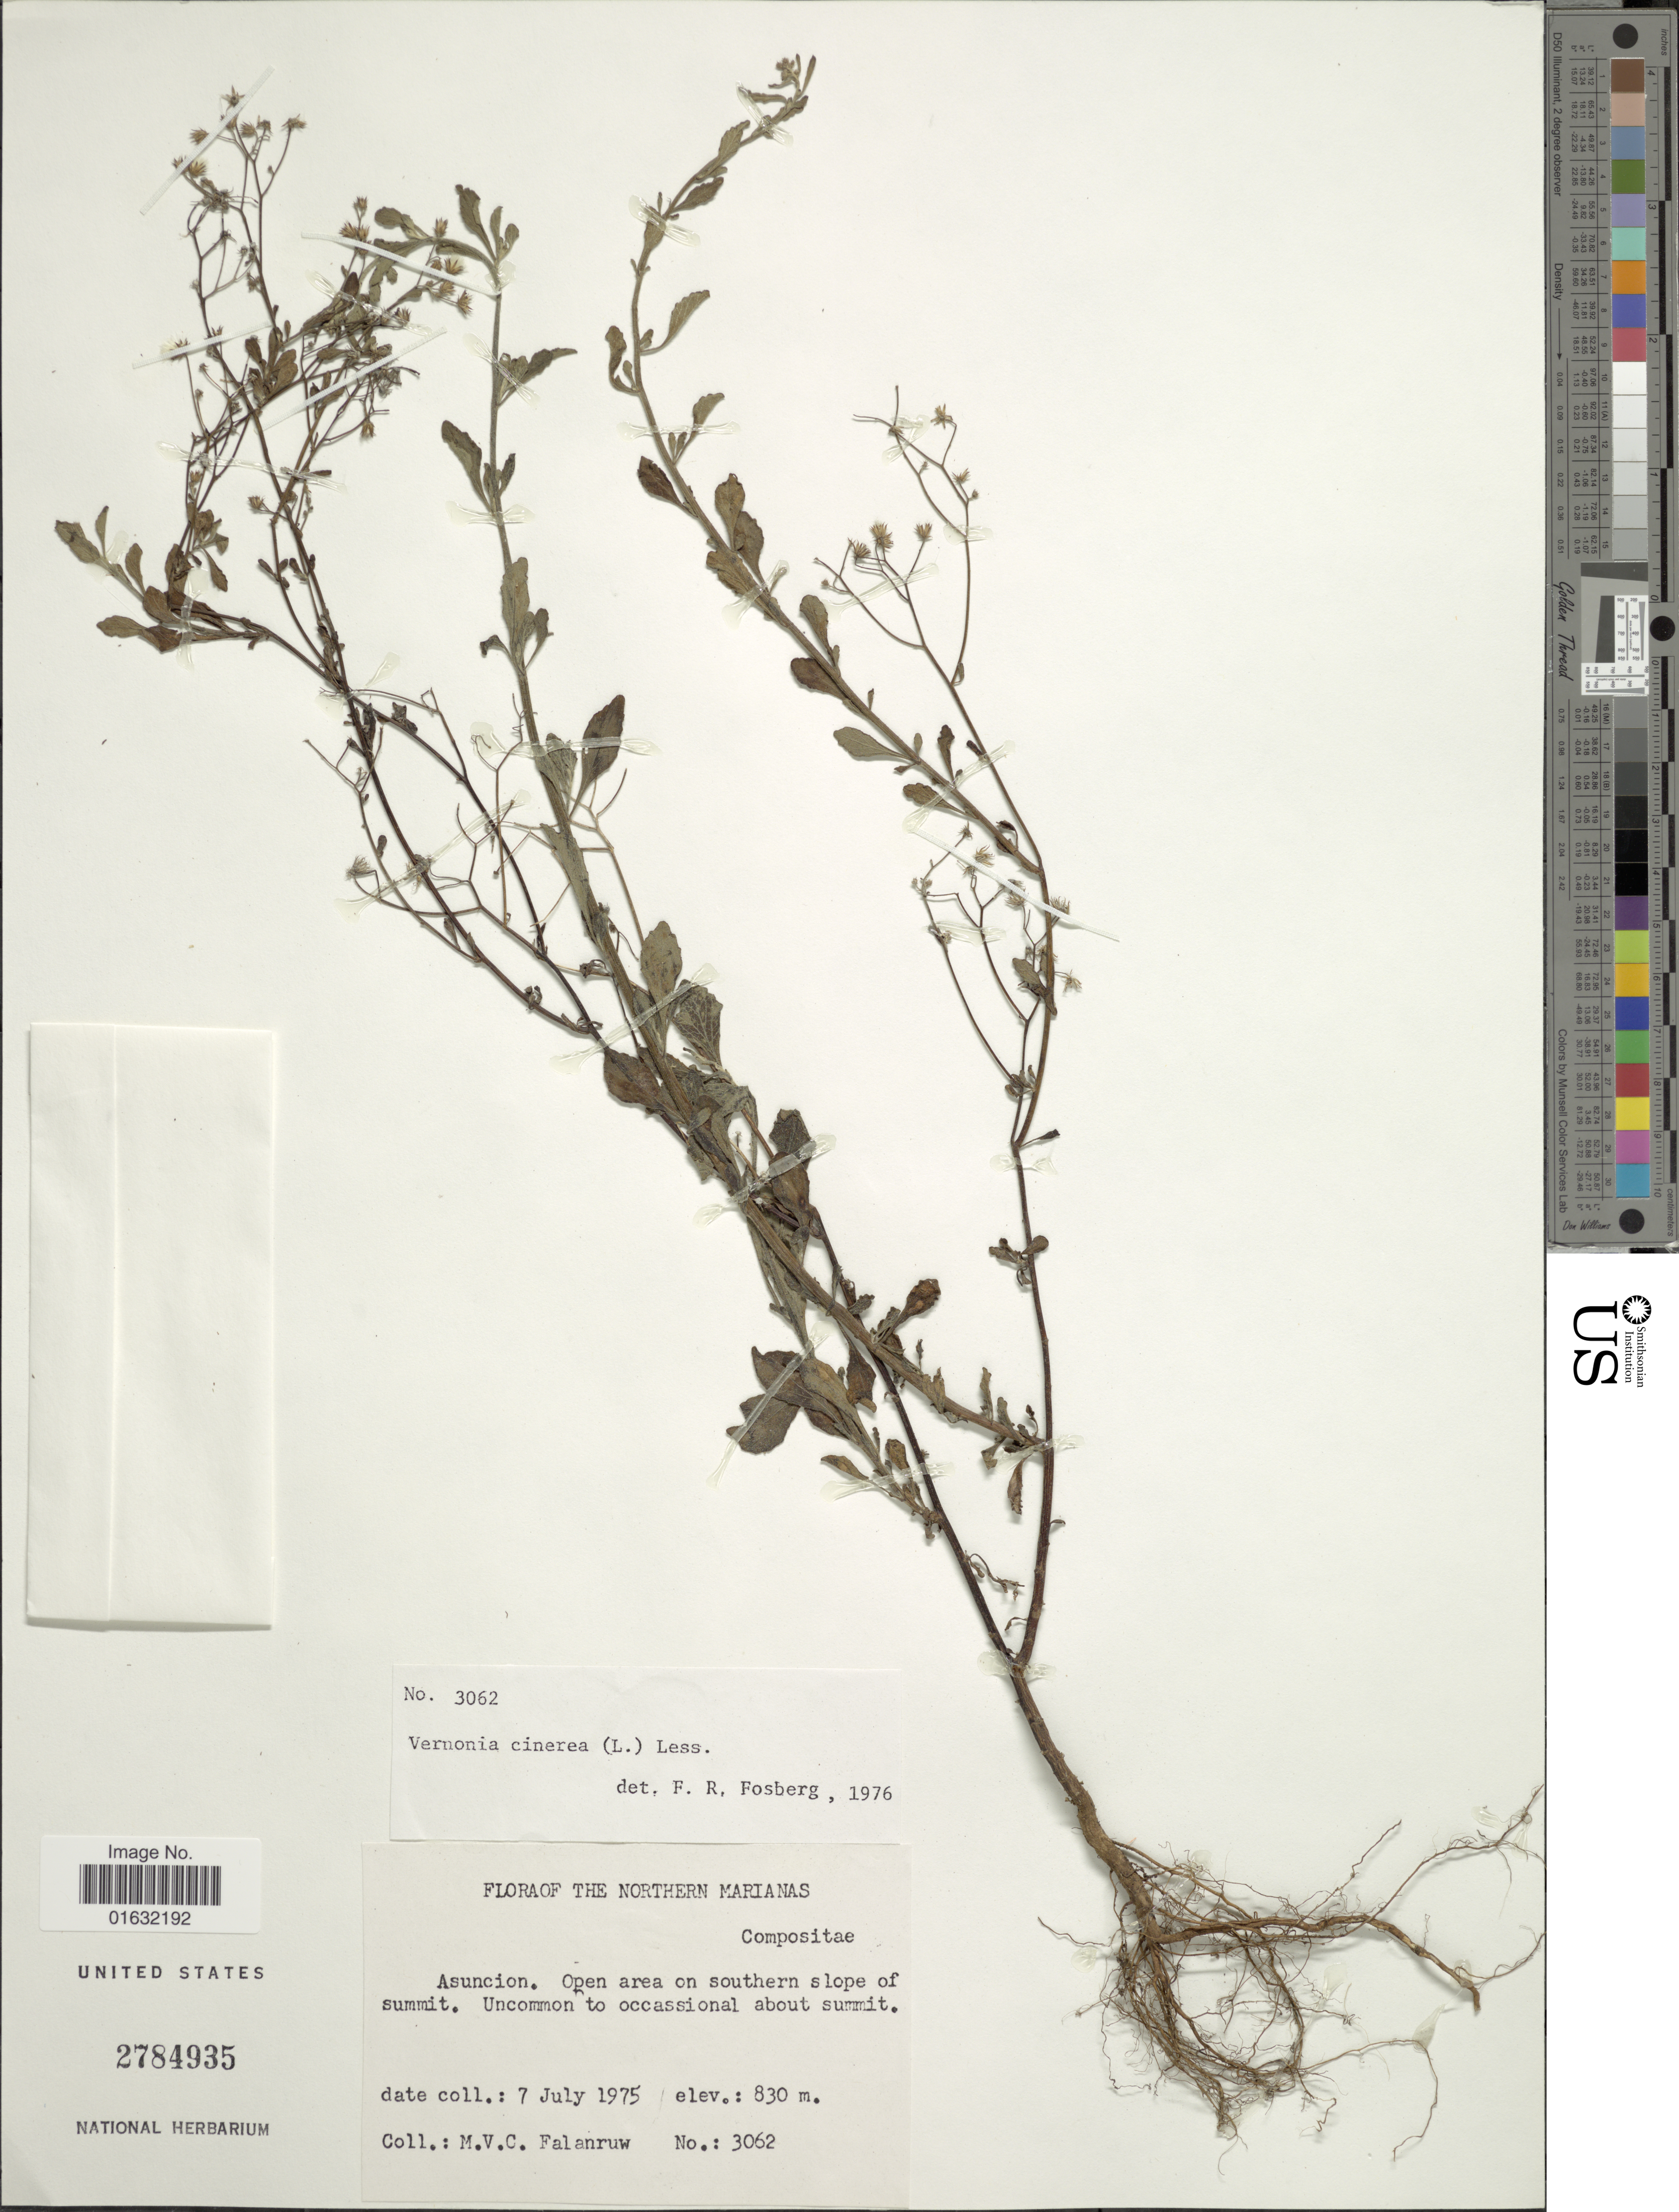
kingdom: Plantae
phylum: Tracheophyta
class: Magnoliopsida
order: Asterales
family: Asteraceae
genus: Cyanthillium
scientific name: Cyanthillium cinereum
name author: (L.) H. Rob.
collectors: M. V. Falanruw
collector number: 3062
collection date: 1975-07-07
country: Northern Mariana Islands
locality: Asuncion, Open area on southern slope of summit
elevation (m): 830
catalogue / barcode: US 2784935